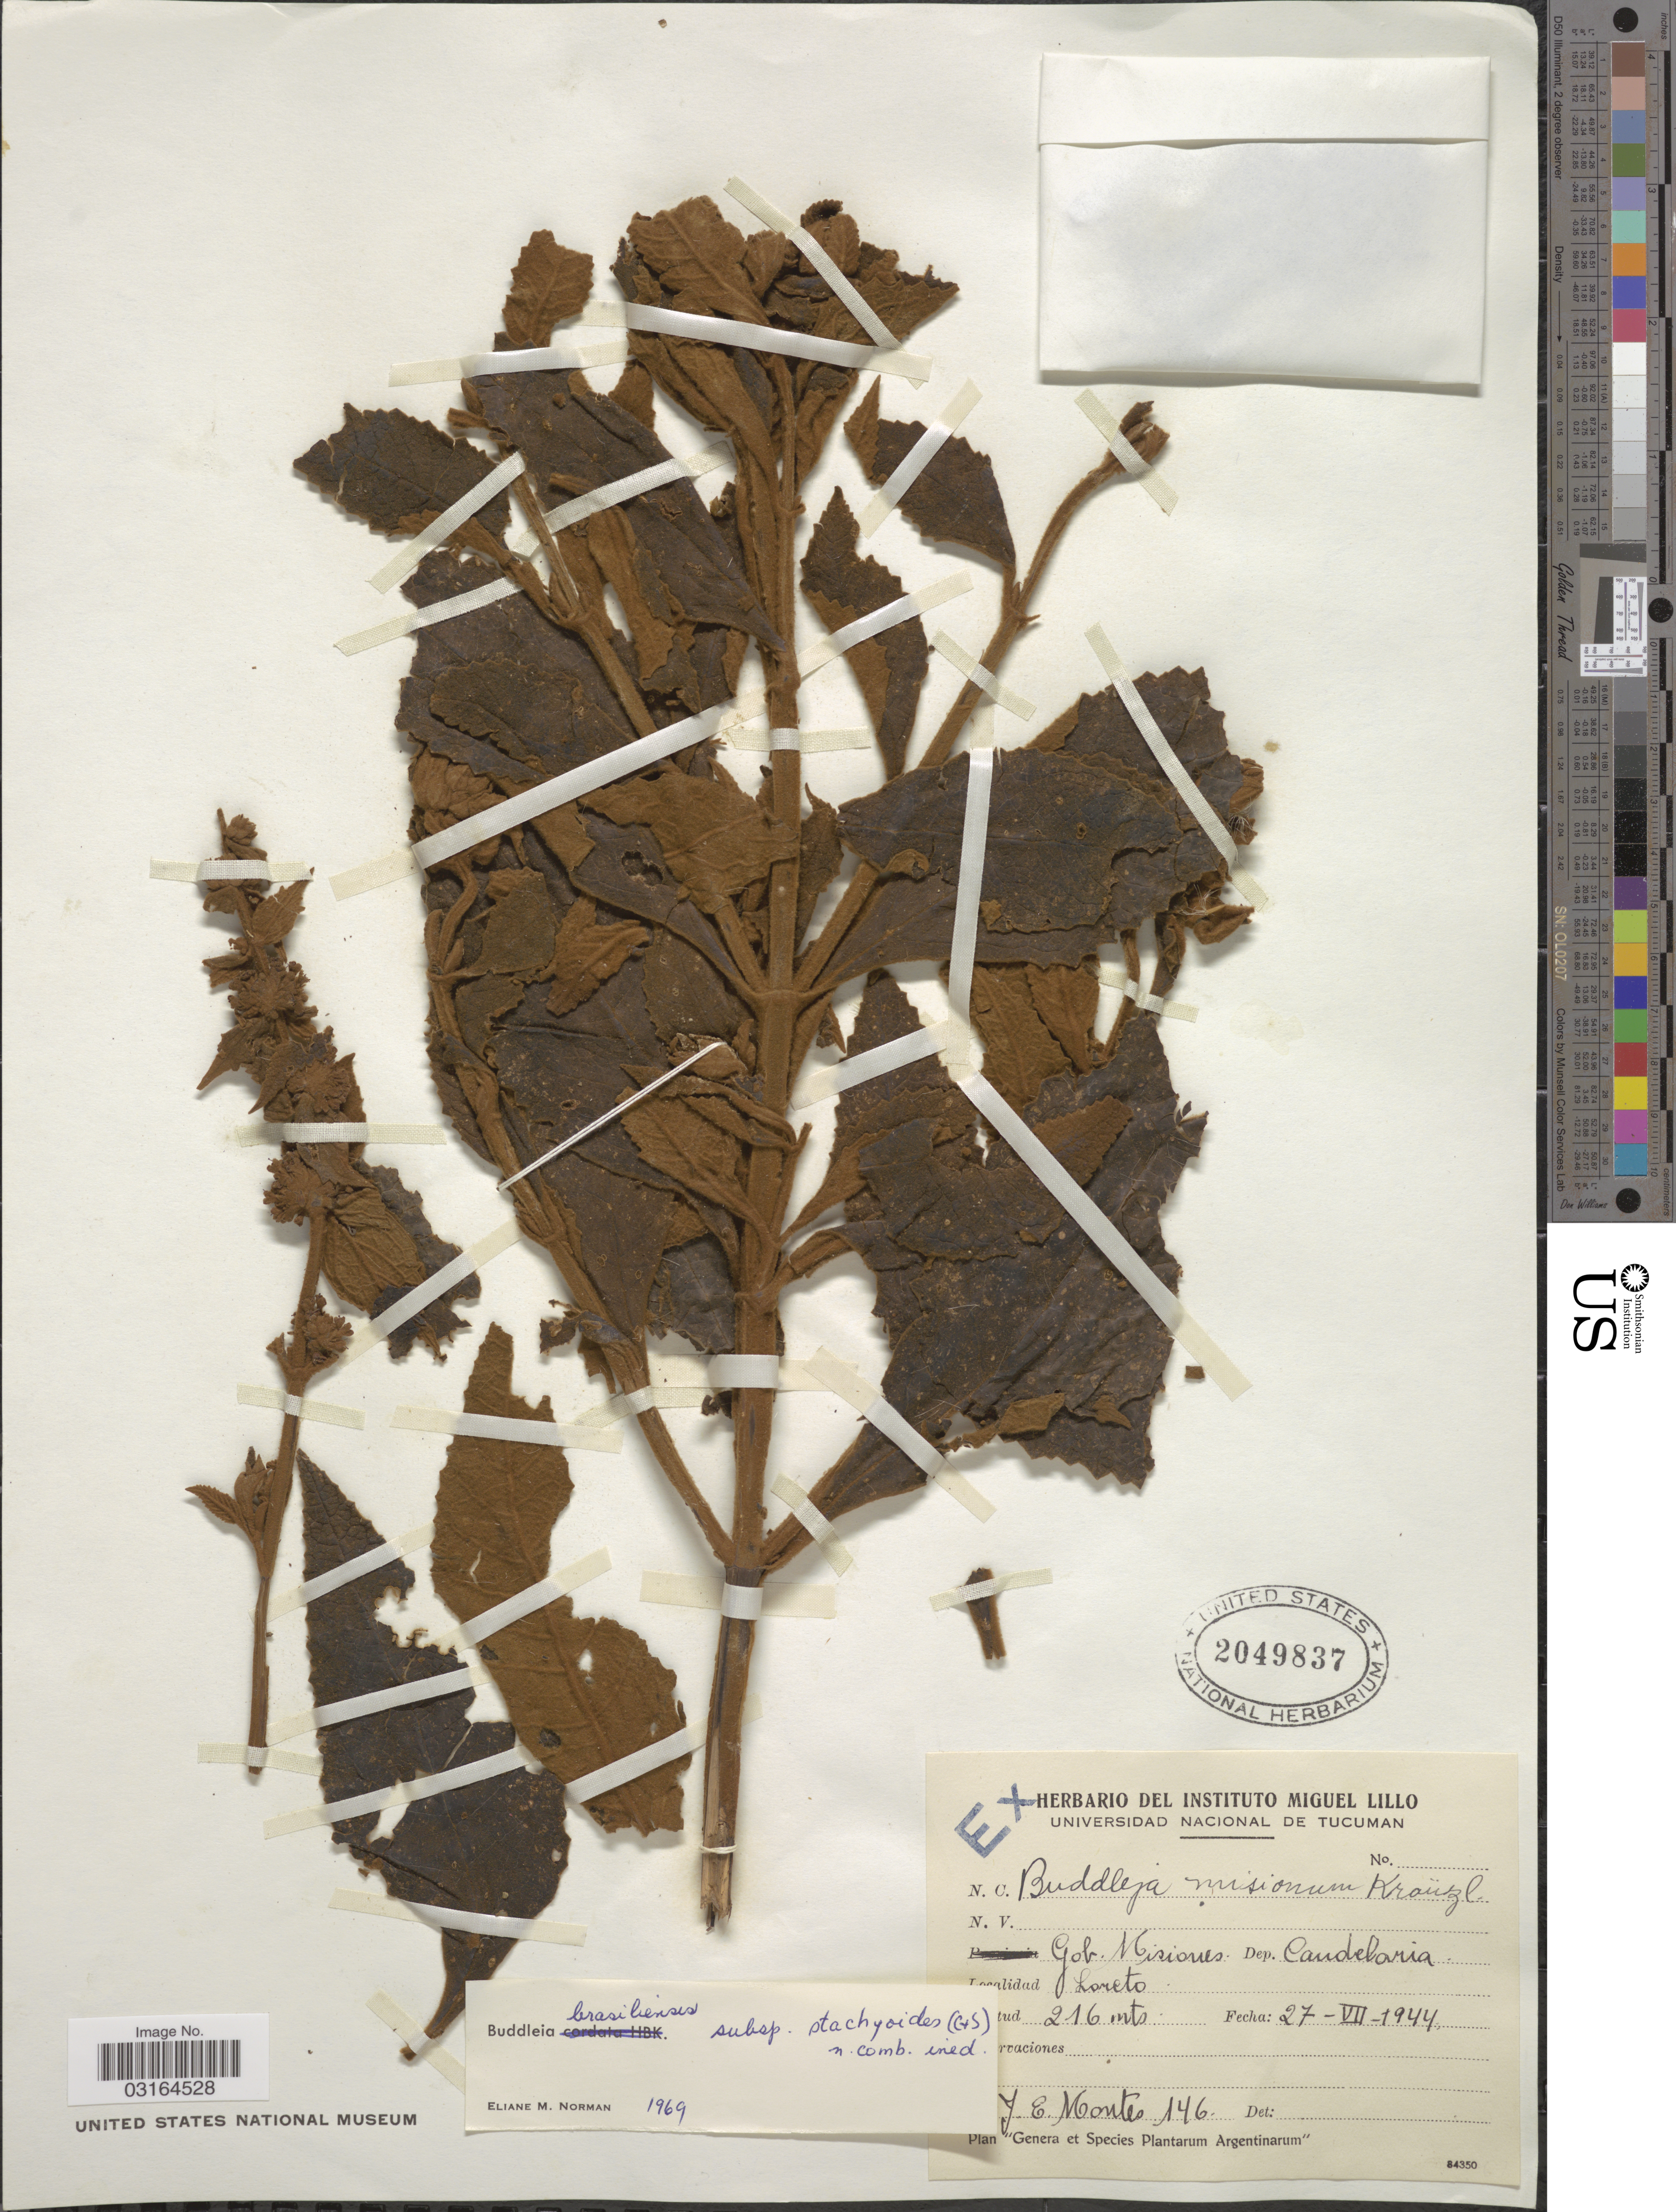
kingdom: Plantae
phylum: Tracheophyta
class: Magnoliopsida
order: Lamiales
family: Scrophulariaceae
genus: Buddleja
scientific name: Buddleja stachyoides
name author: Cham. & Schltdl.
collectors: J. E. Montes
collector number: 146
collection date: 1944-07-27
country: Argentina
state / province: Misiones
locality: Gob. Misiones. Dep. Candelaria. Loreto.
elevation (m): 216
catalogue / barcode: US 2049837